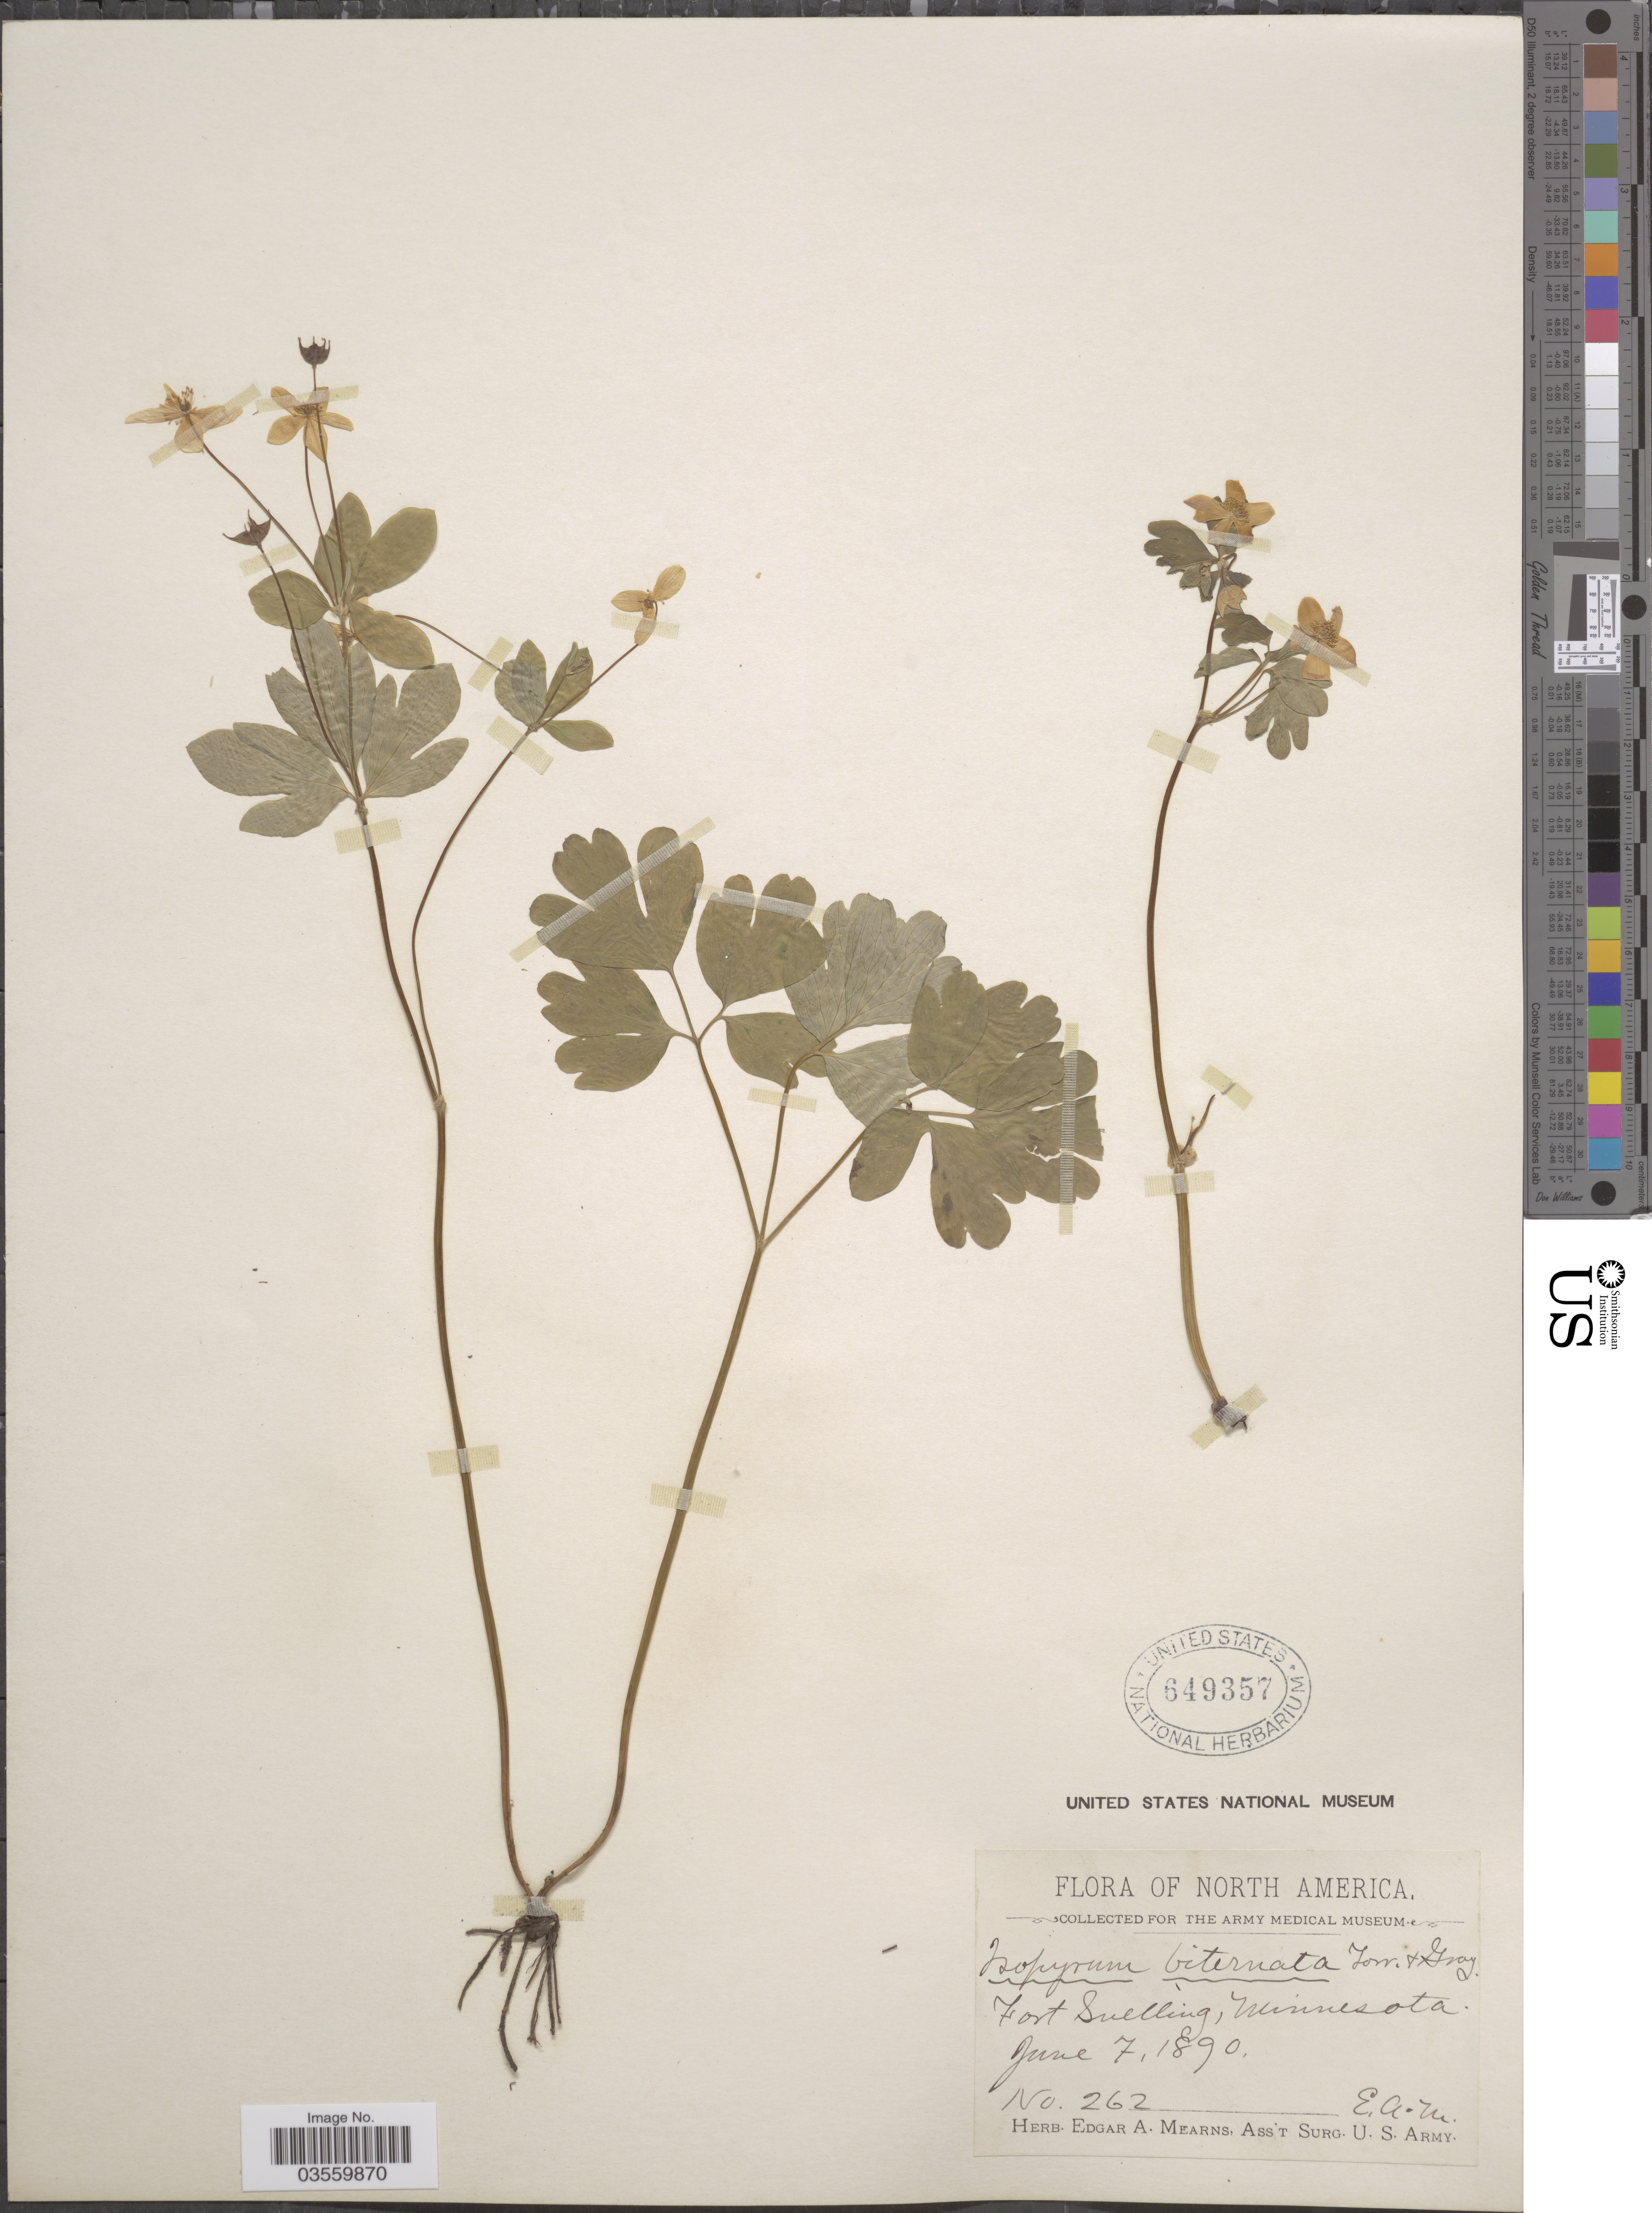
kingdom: Plantae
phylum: Tracheophyta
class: Magnoliopsida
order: Ranunculales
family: Ranunculaceae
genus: Enemion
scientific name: Enemion biternatum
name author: (Torr. & A. Gray) Raf.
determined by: Strong, Mark T., (BOT), Smithsonian Institution - National Museum of Natural History (UNITED STATES)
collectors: E. A. Mearns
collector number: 262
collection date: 1890-06-07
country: United States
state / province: Minnesota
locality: Fort Snelling.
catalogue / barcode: US 649357